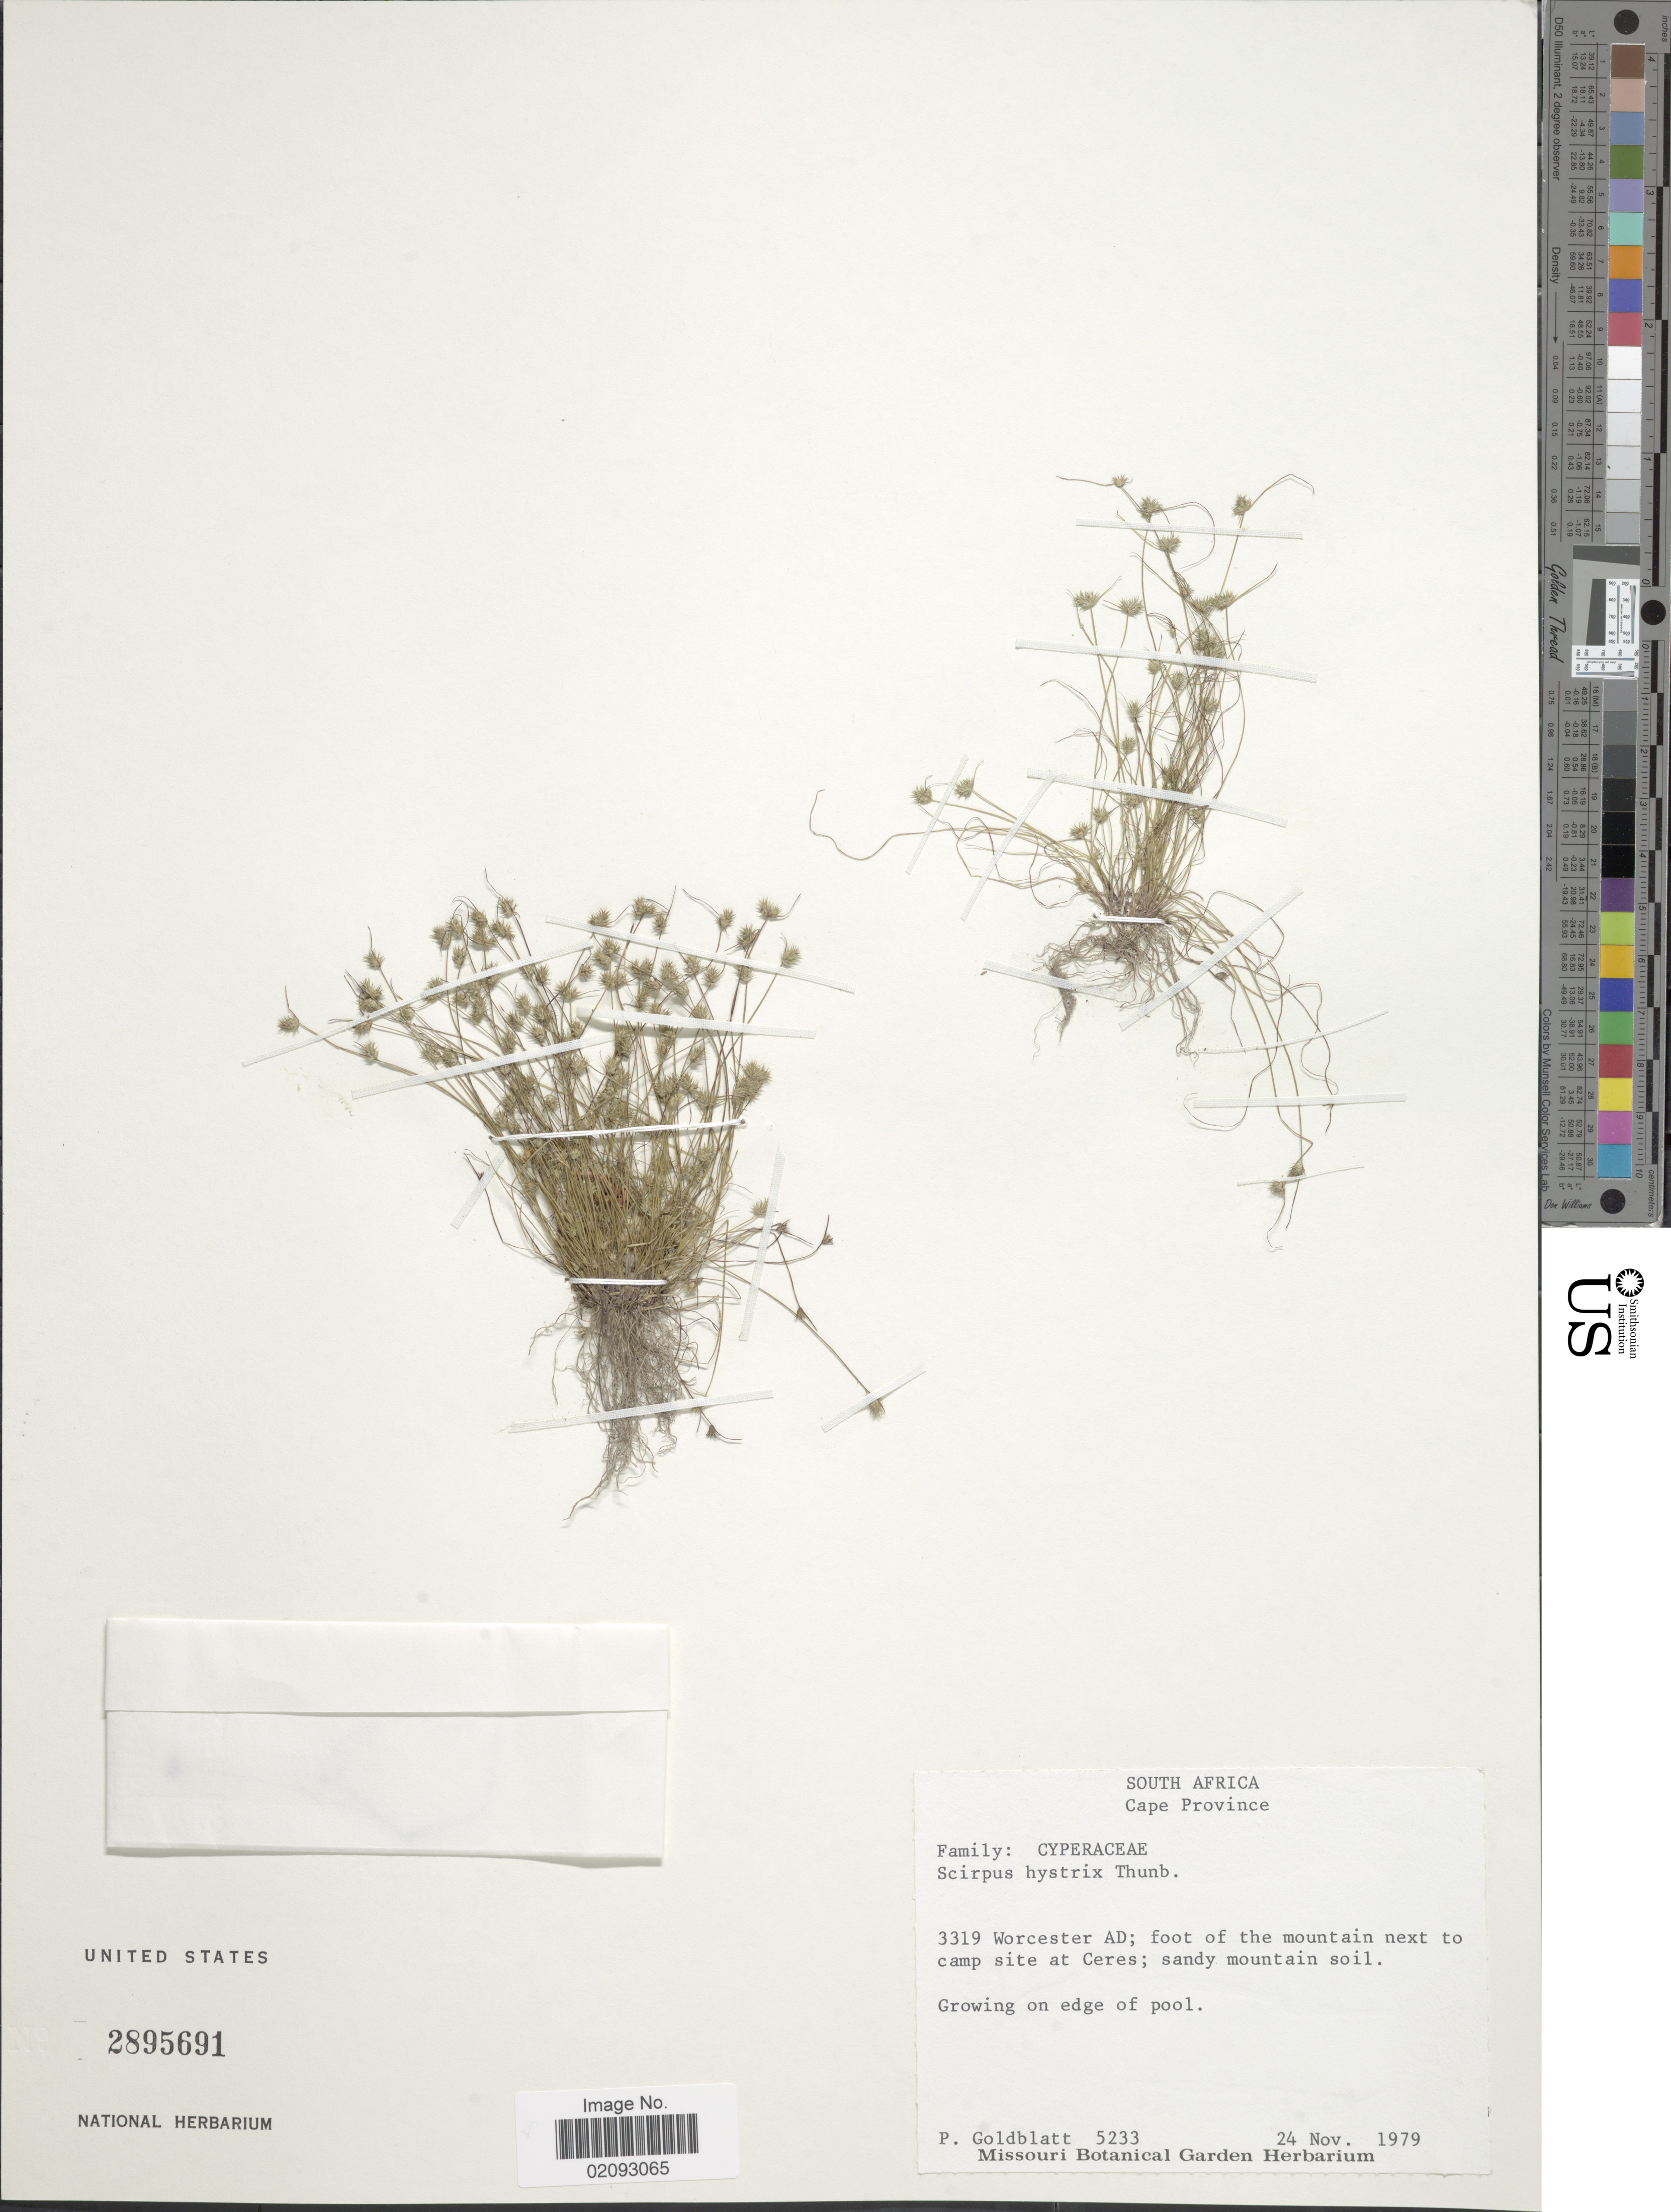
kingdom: Plantae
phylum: Tracheophyta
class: Liliopsida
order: Poales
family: Cyperaceae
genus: Isolepis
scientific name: Isolepis hystrix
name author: (Thunb.) Nees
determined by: Strong, Mark T., (BOT), Smithsonian Institution - National Museum of Natural History (UNITED STATES)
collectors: P. Goldblatt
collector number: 5233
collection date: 1979-11-24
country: South Africa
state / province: Western Cape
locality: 3319 Worcester AD; foot of the mountain next to camp site at Ceres; sandy mountain soil, Growing on edge of pool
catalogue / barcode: US 2895691